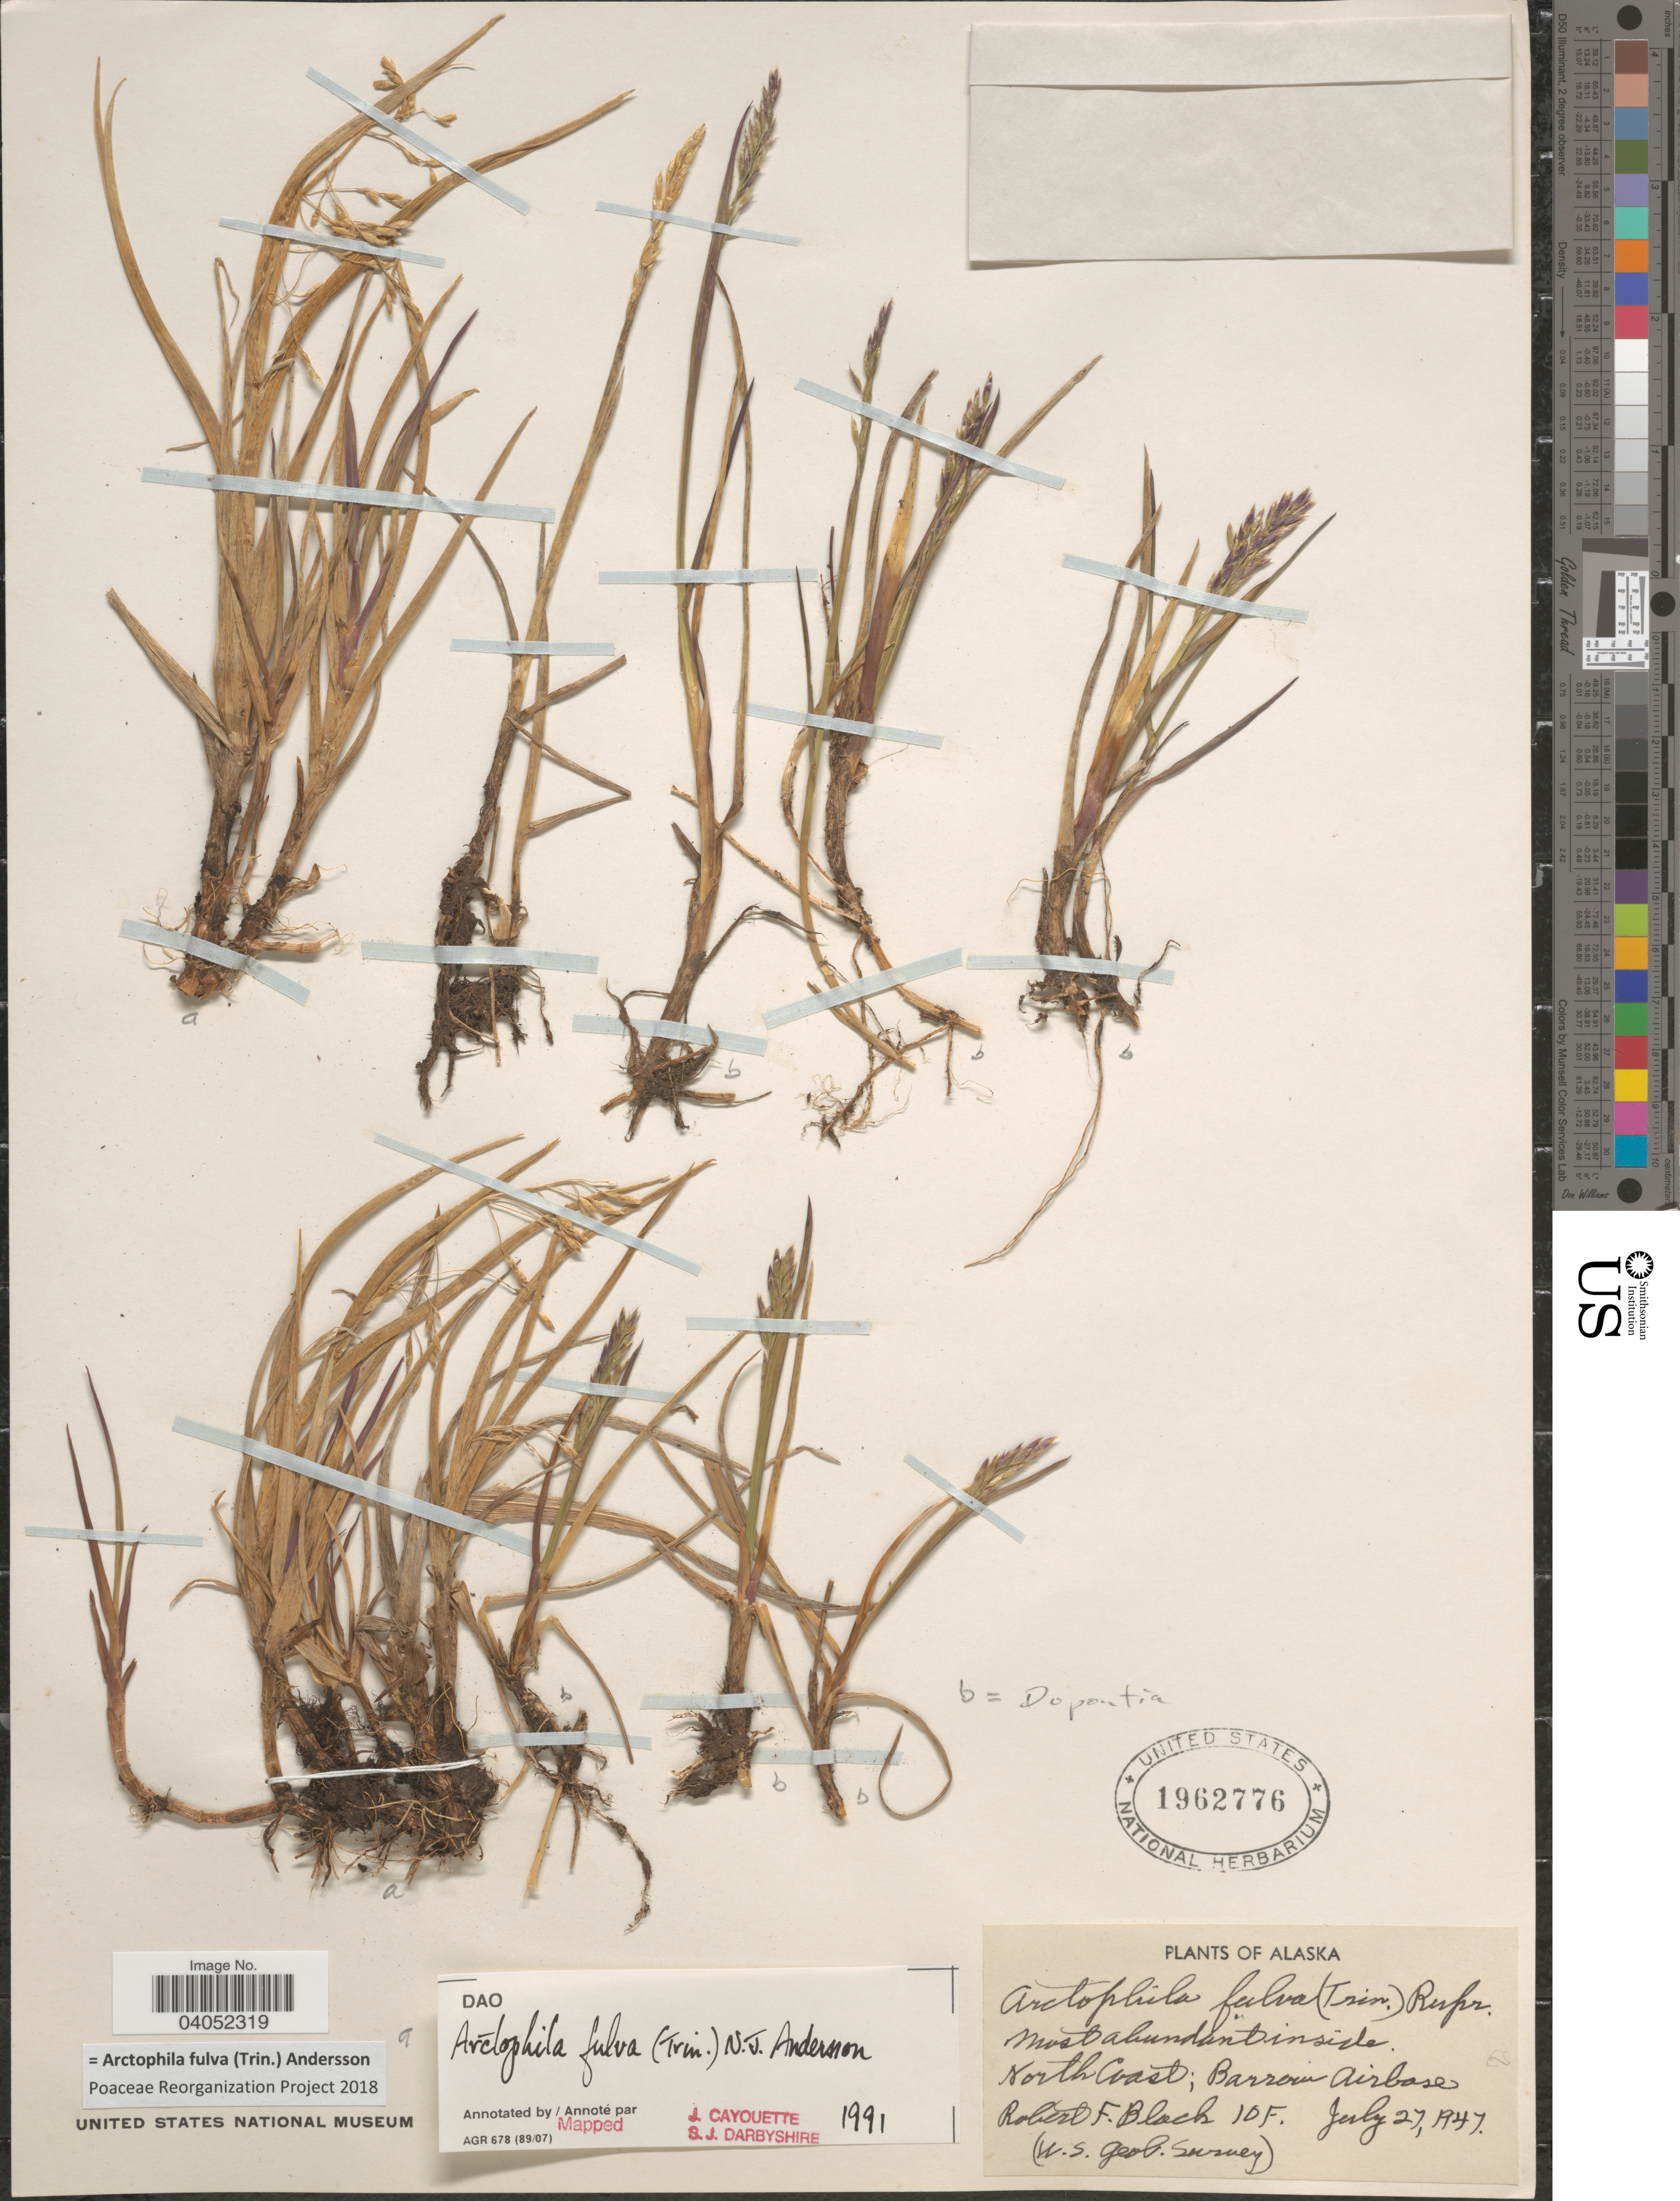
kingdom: Plantae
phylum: Tracheophyta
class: Liliopsida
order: Poales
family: Poaceae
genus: Arctophila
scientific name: Arctophila fulva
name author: (Trin.) Andersson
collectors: R. F. Black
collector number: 10F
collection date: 1947-07-27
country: United States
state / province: Alaska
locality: North Coast; Barrow Airbase.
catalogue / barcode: US 1962776